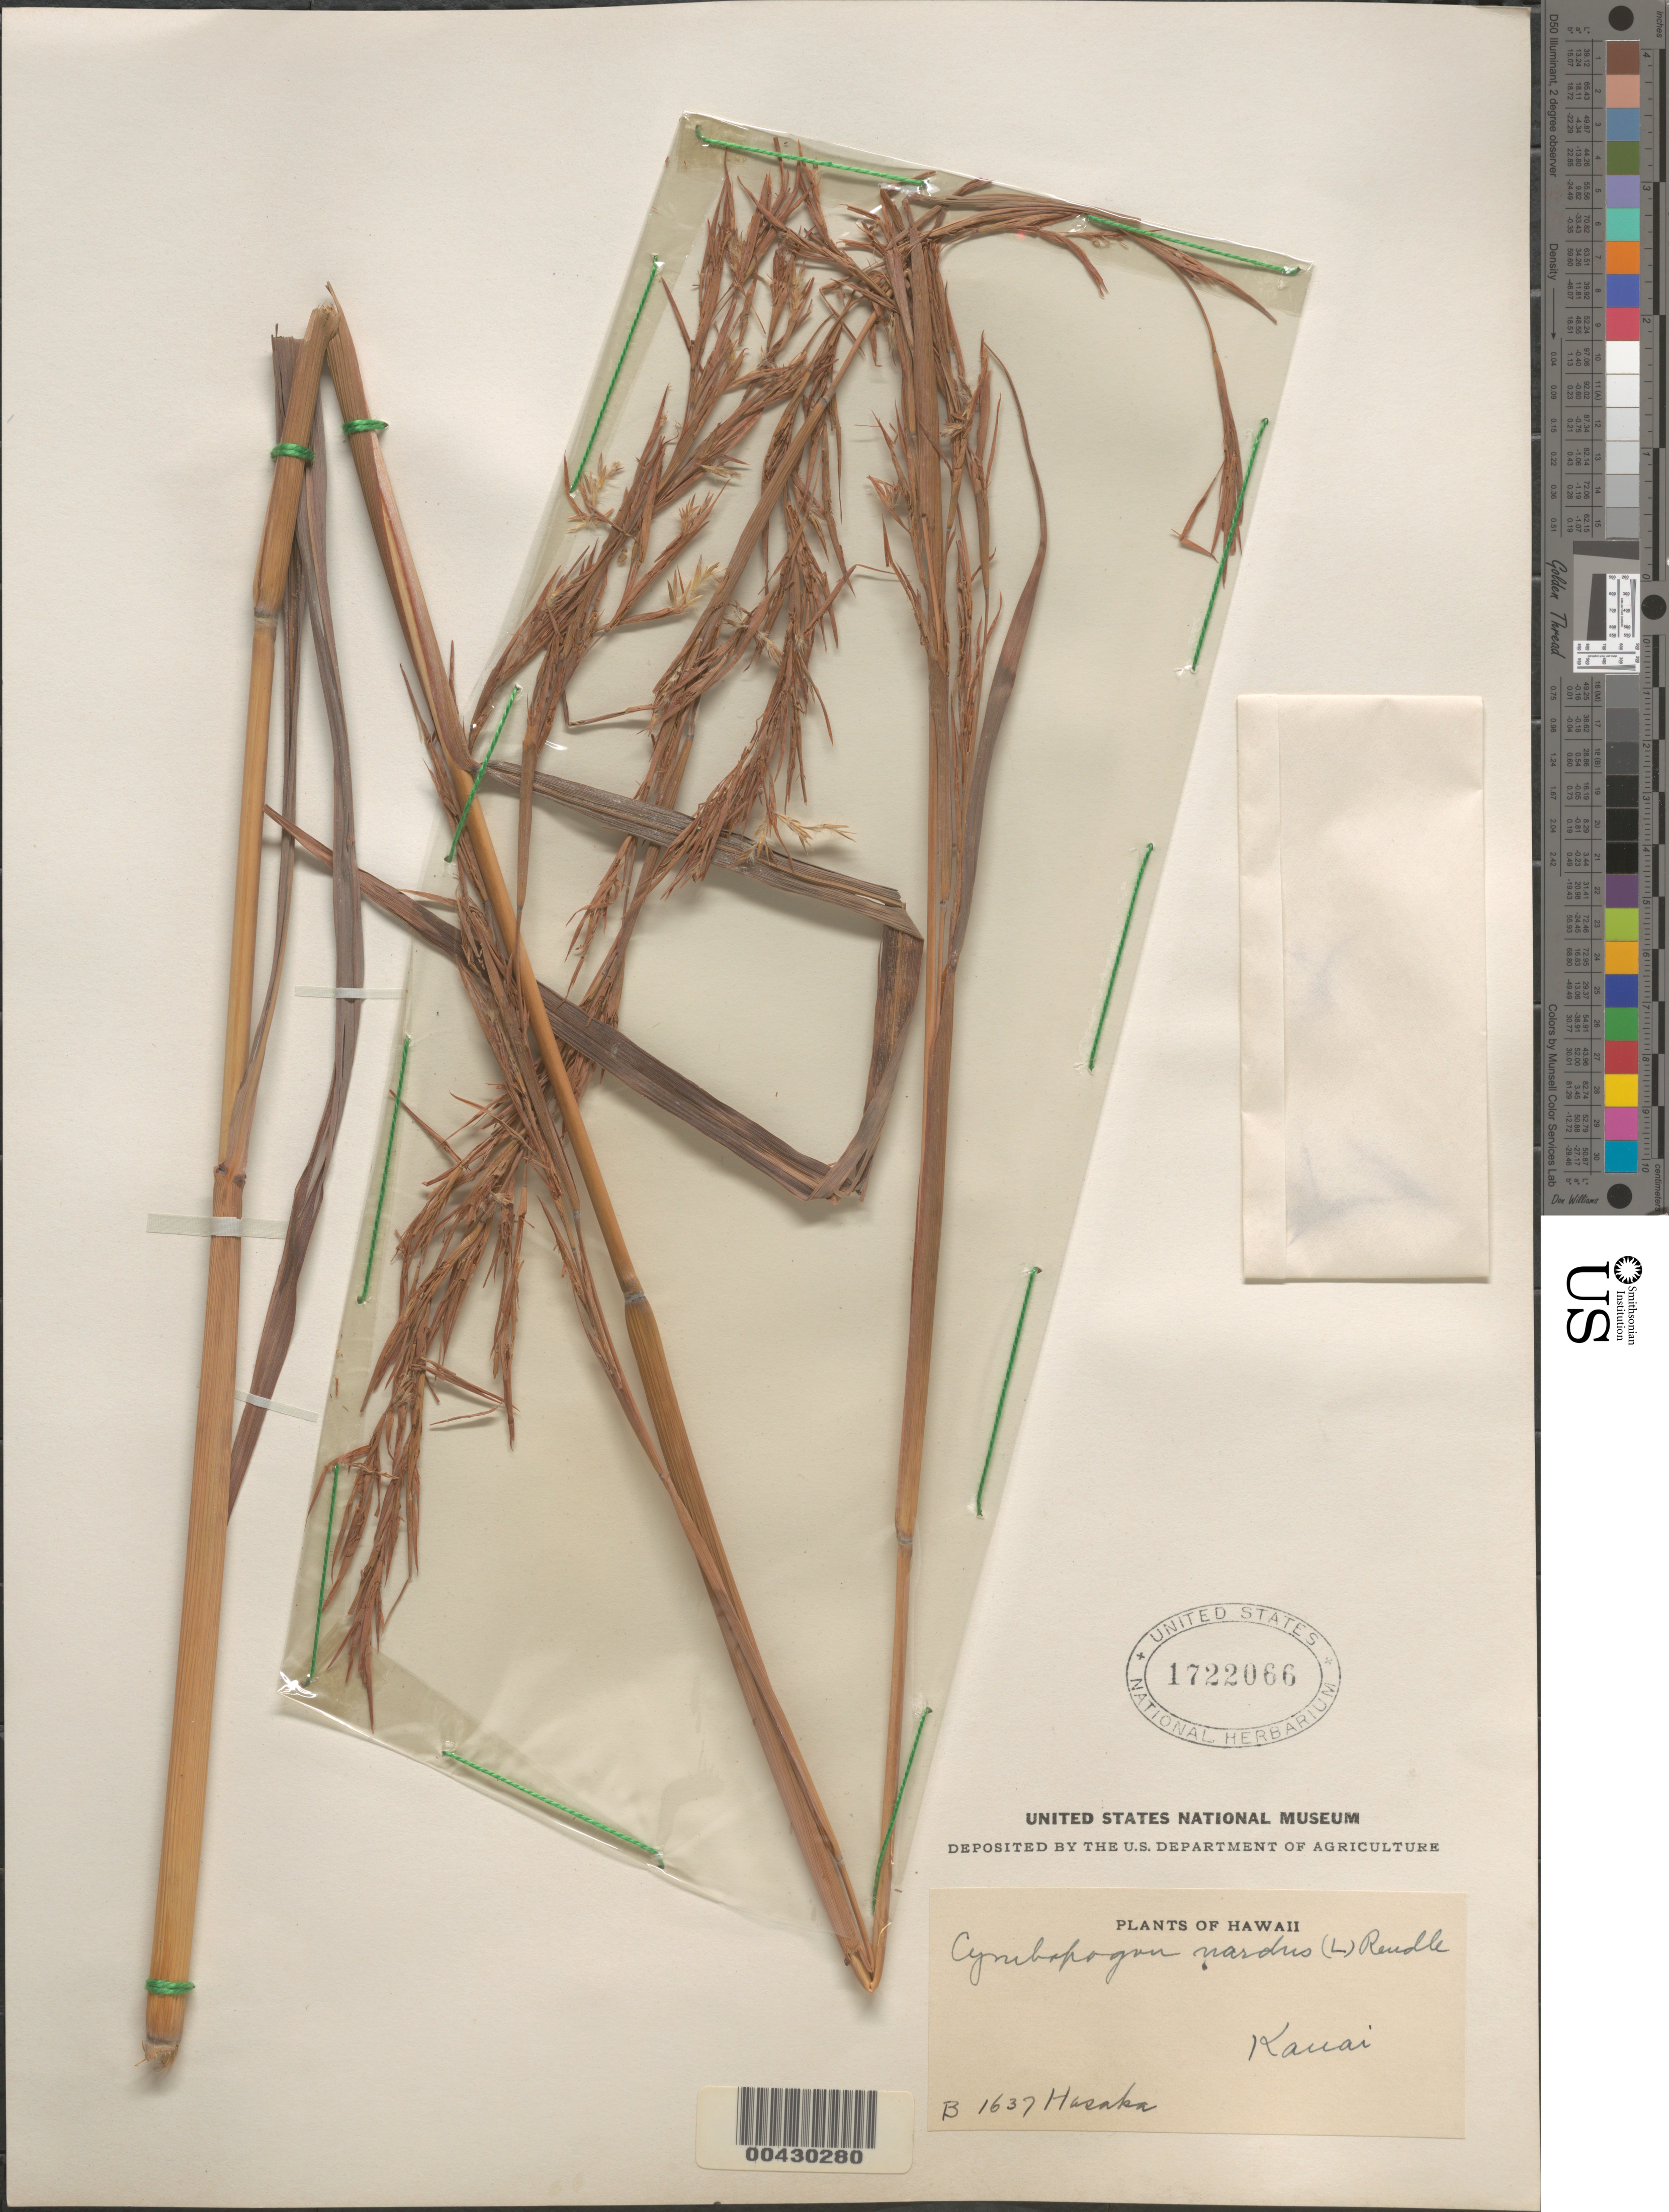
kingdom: Plantae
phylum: Tracheophyta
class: Liliopsida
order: Poales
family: Poaceae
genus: Cymbopogon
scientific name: Cymbopogon nardus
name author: (L.) Rendle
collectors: E. Y. Hosaka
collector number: B1637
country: United States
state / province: Hawaii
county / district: Kaui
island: Kaua'i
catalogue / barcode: US 1722066